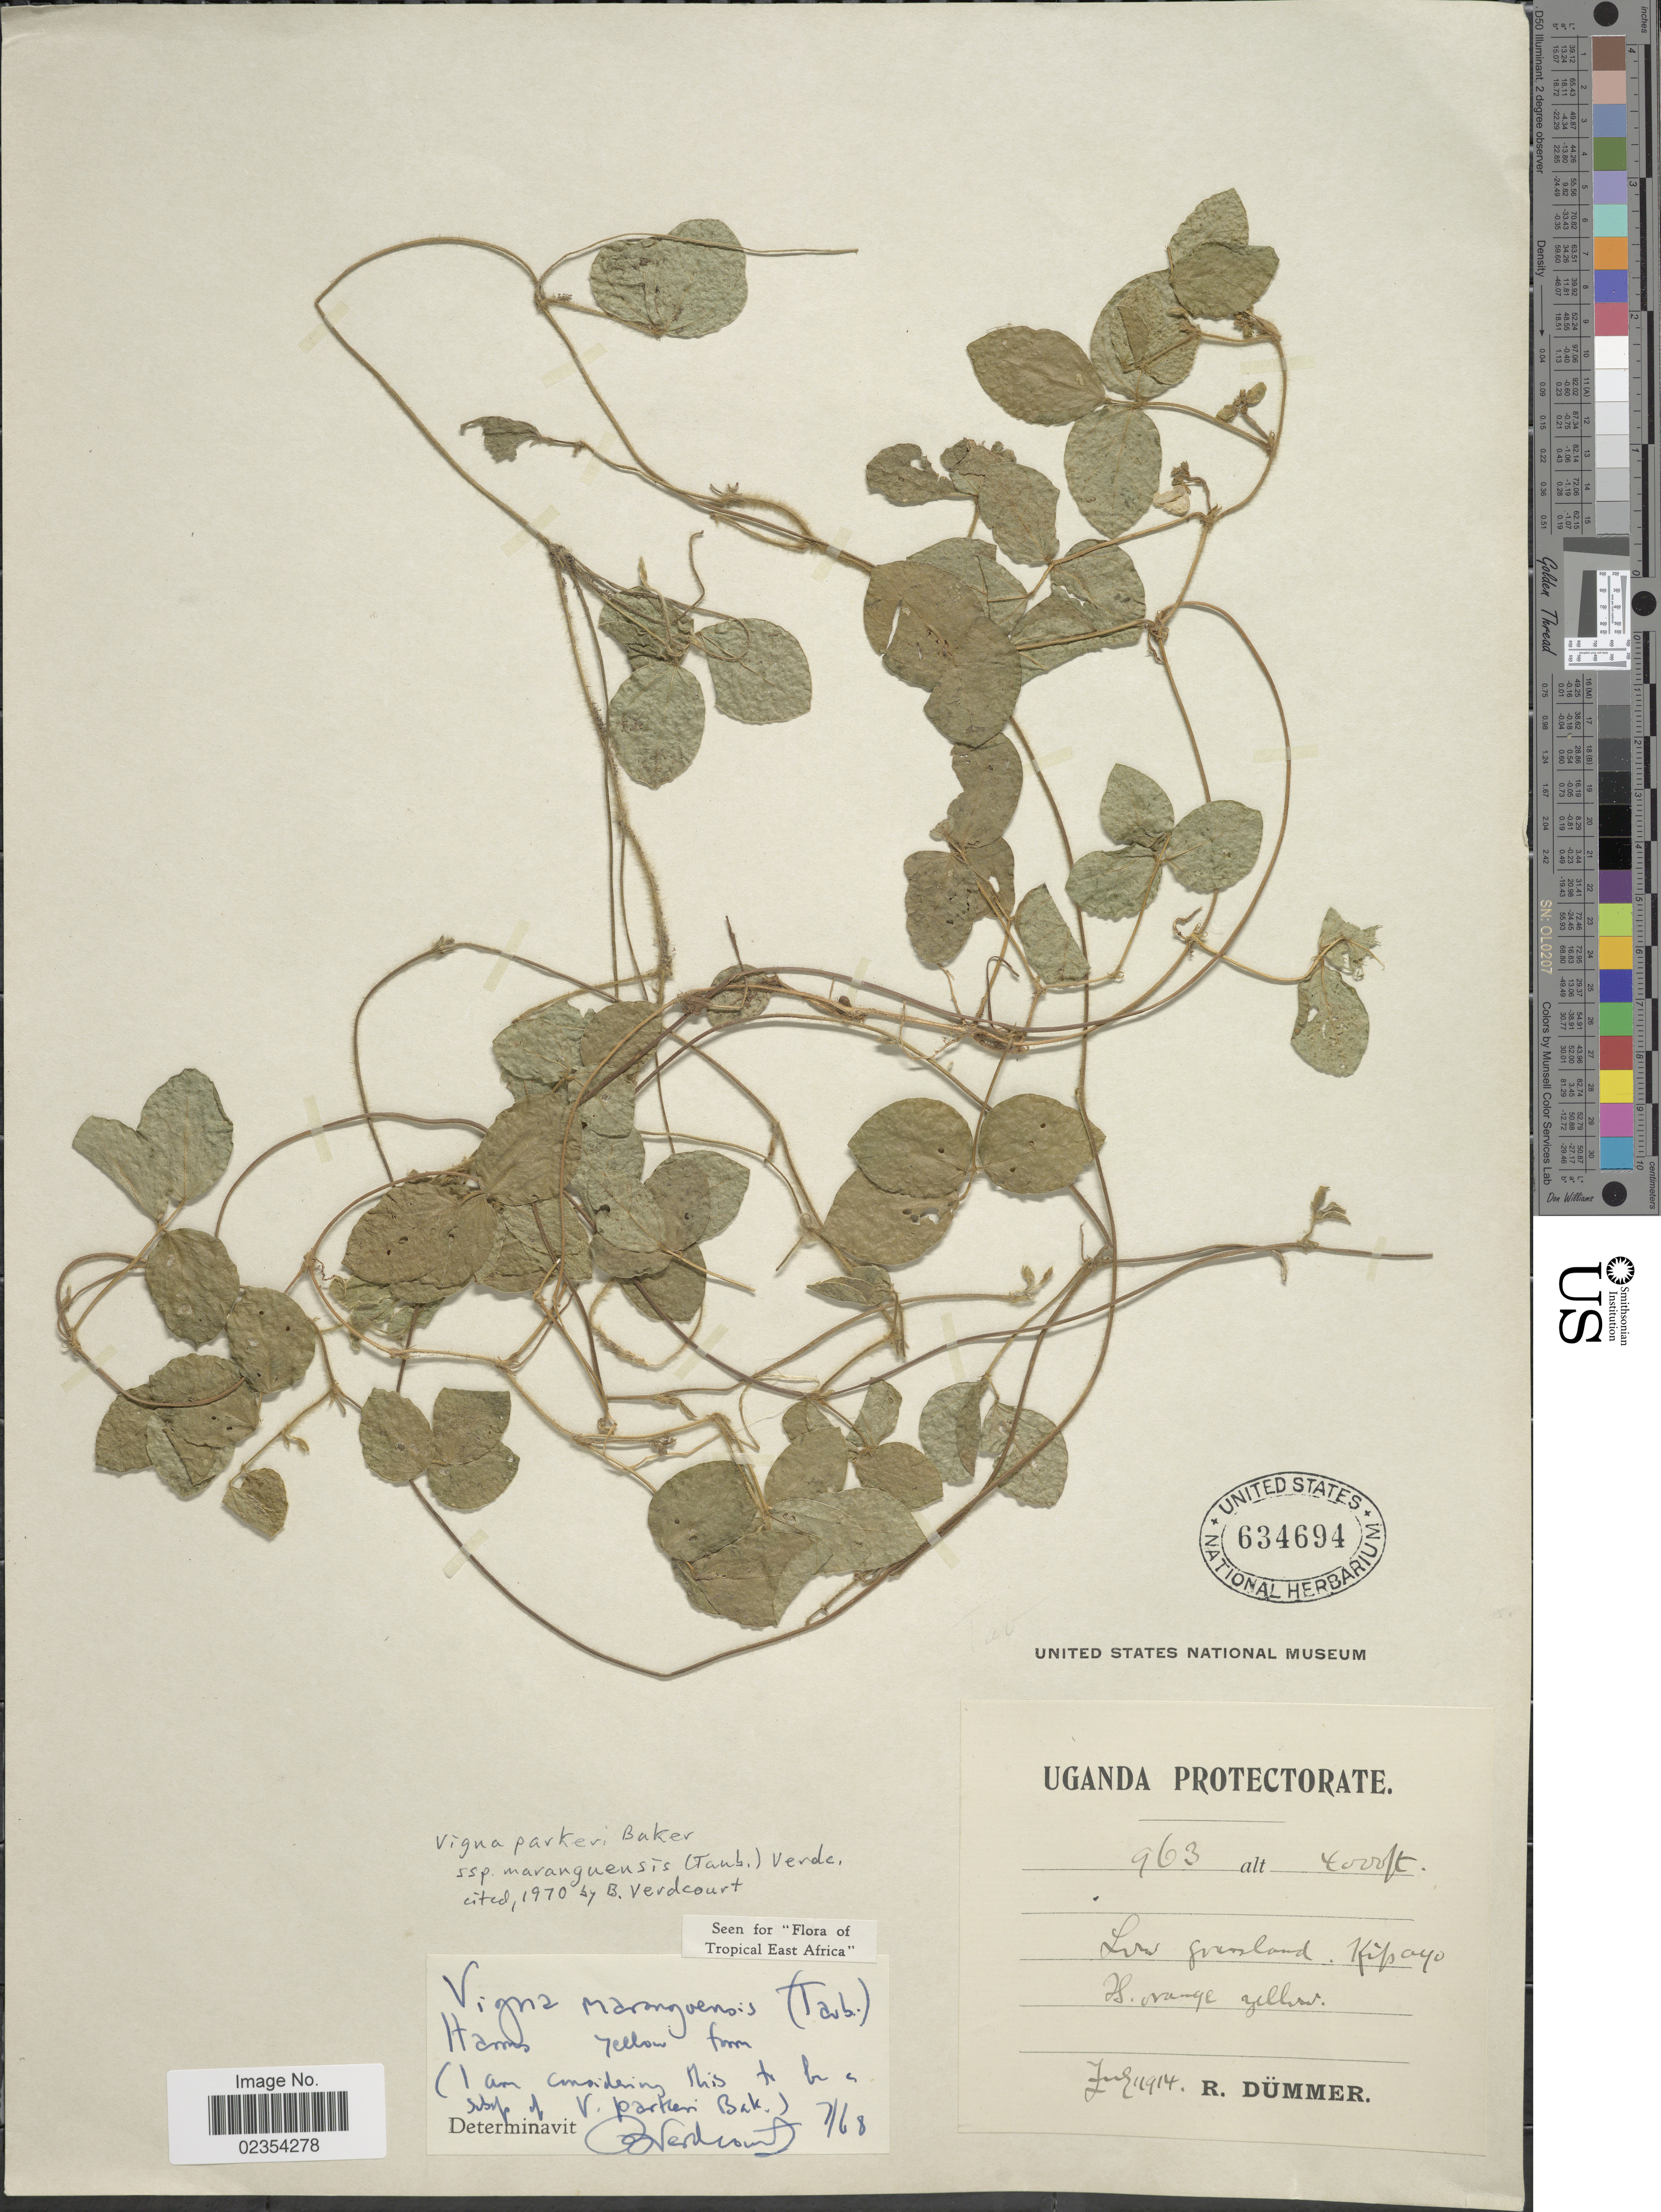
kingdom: Plantae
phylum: Tracheophyta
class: Magnoliopsida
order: Fabales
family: Fabaceae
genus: Vigna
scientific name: Vigna parkeri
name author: Baker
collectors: R. A. Dümmer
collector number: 963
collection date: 1914-07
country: Uganda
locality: Uganda Protectorate, Kipayo.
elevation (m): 1219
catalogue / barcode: US 634694